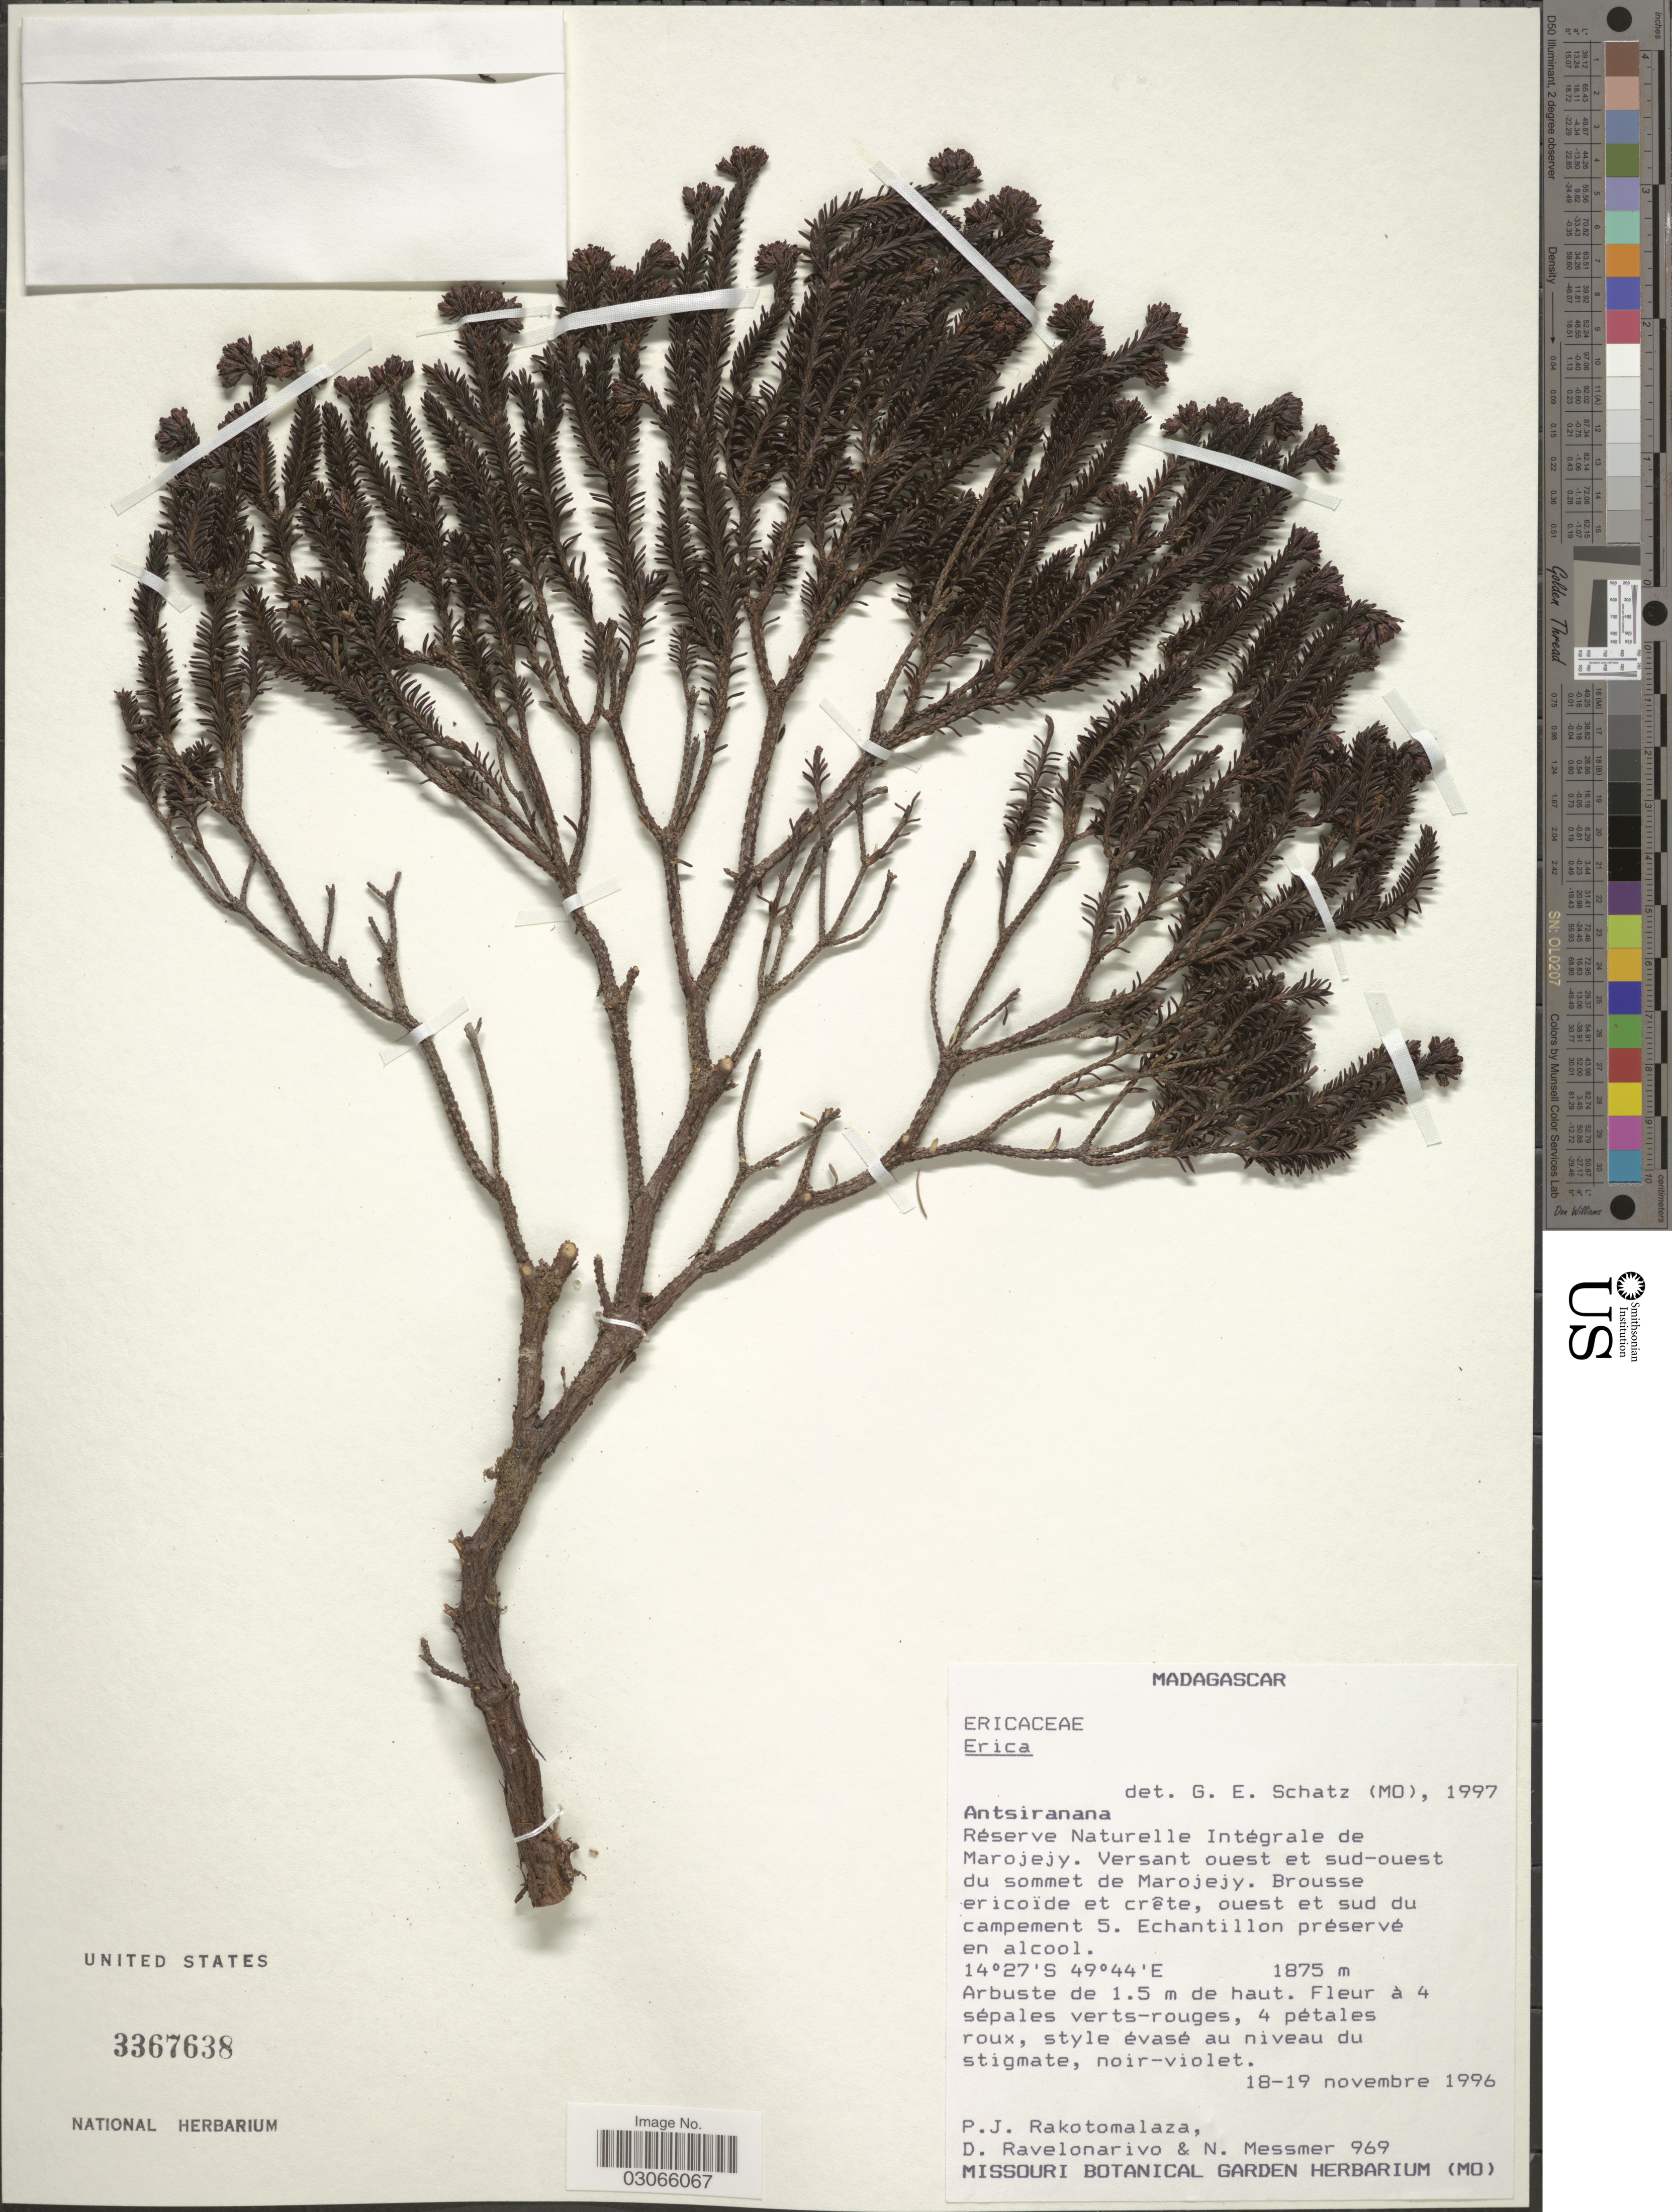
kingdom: Plantae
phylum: Tracheophyta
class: Magnoliopsida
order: Ericales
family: Ericaceae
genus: Erica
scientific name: Erica sp.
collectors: P. J. Rakotomalaza, D. Ravelonarivo & N. Messmer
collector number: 969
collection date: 1996-11-18/1996-11-19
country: Madagascar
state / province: Sava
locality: Réserve Naturelle Intégrale de Marojejy. Versant ouest et sud-ouest du sommet de Marojejy. Brousse ericoïde et crête, ouest et sud du campement 5.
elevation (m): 1875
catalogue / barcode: US 3367638